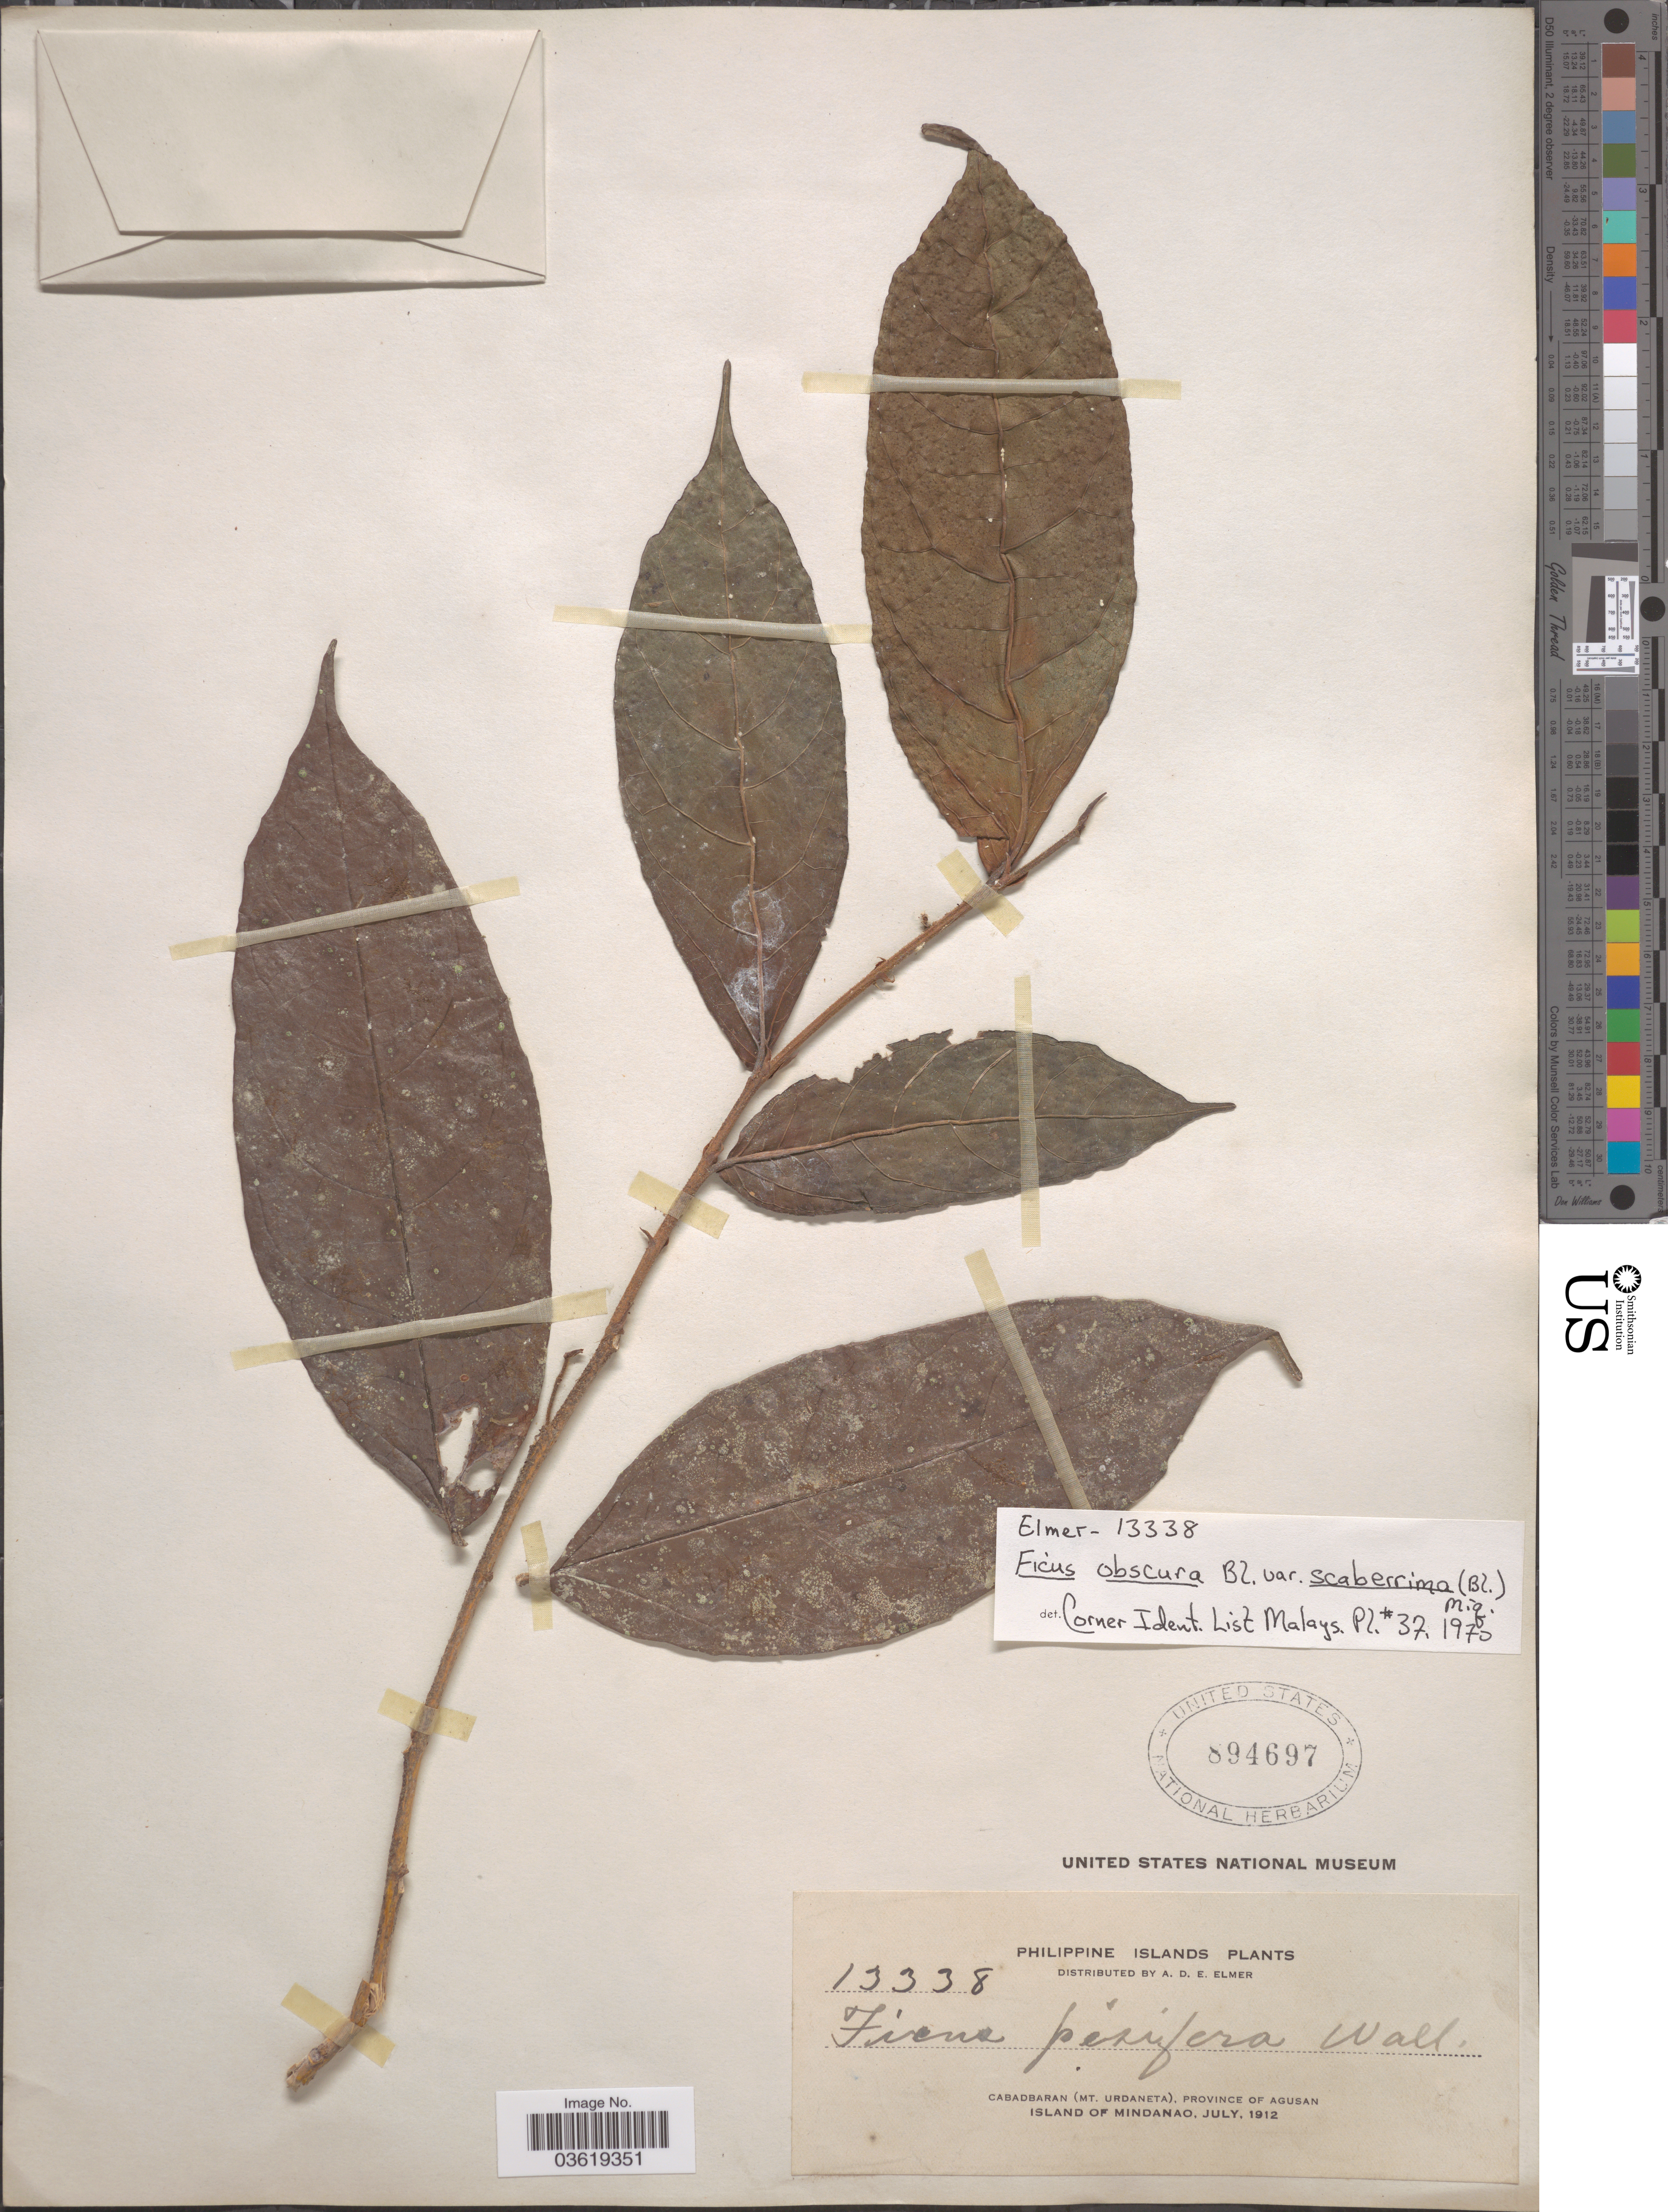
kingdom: Plantae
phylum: Tracheophyta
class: Magnoliopsida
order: Rosales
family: Moraceae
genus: Ficus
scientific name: Ficus scaberrima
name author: (Blume) Miq.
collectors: A. D. E. Elmer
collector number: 13338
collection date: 1912-07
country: Philippines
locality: Philippin Islands. Cabadbaran (Mt. Urdaneta), Province of Agusan, Island of Mindanao.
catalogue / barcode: US 894697